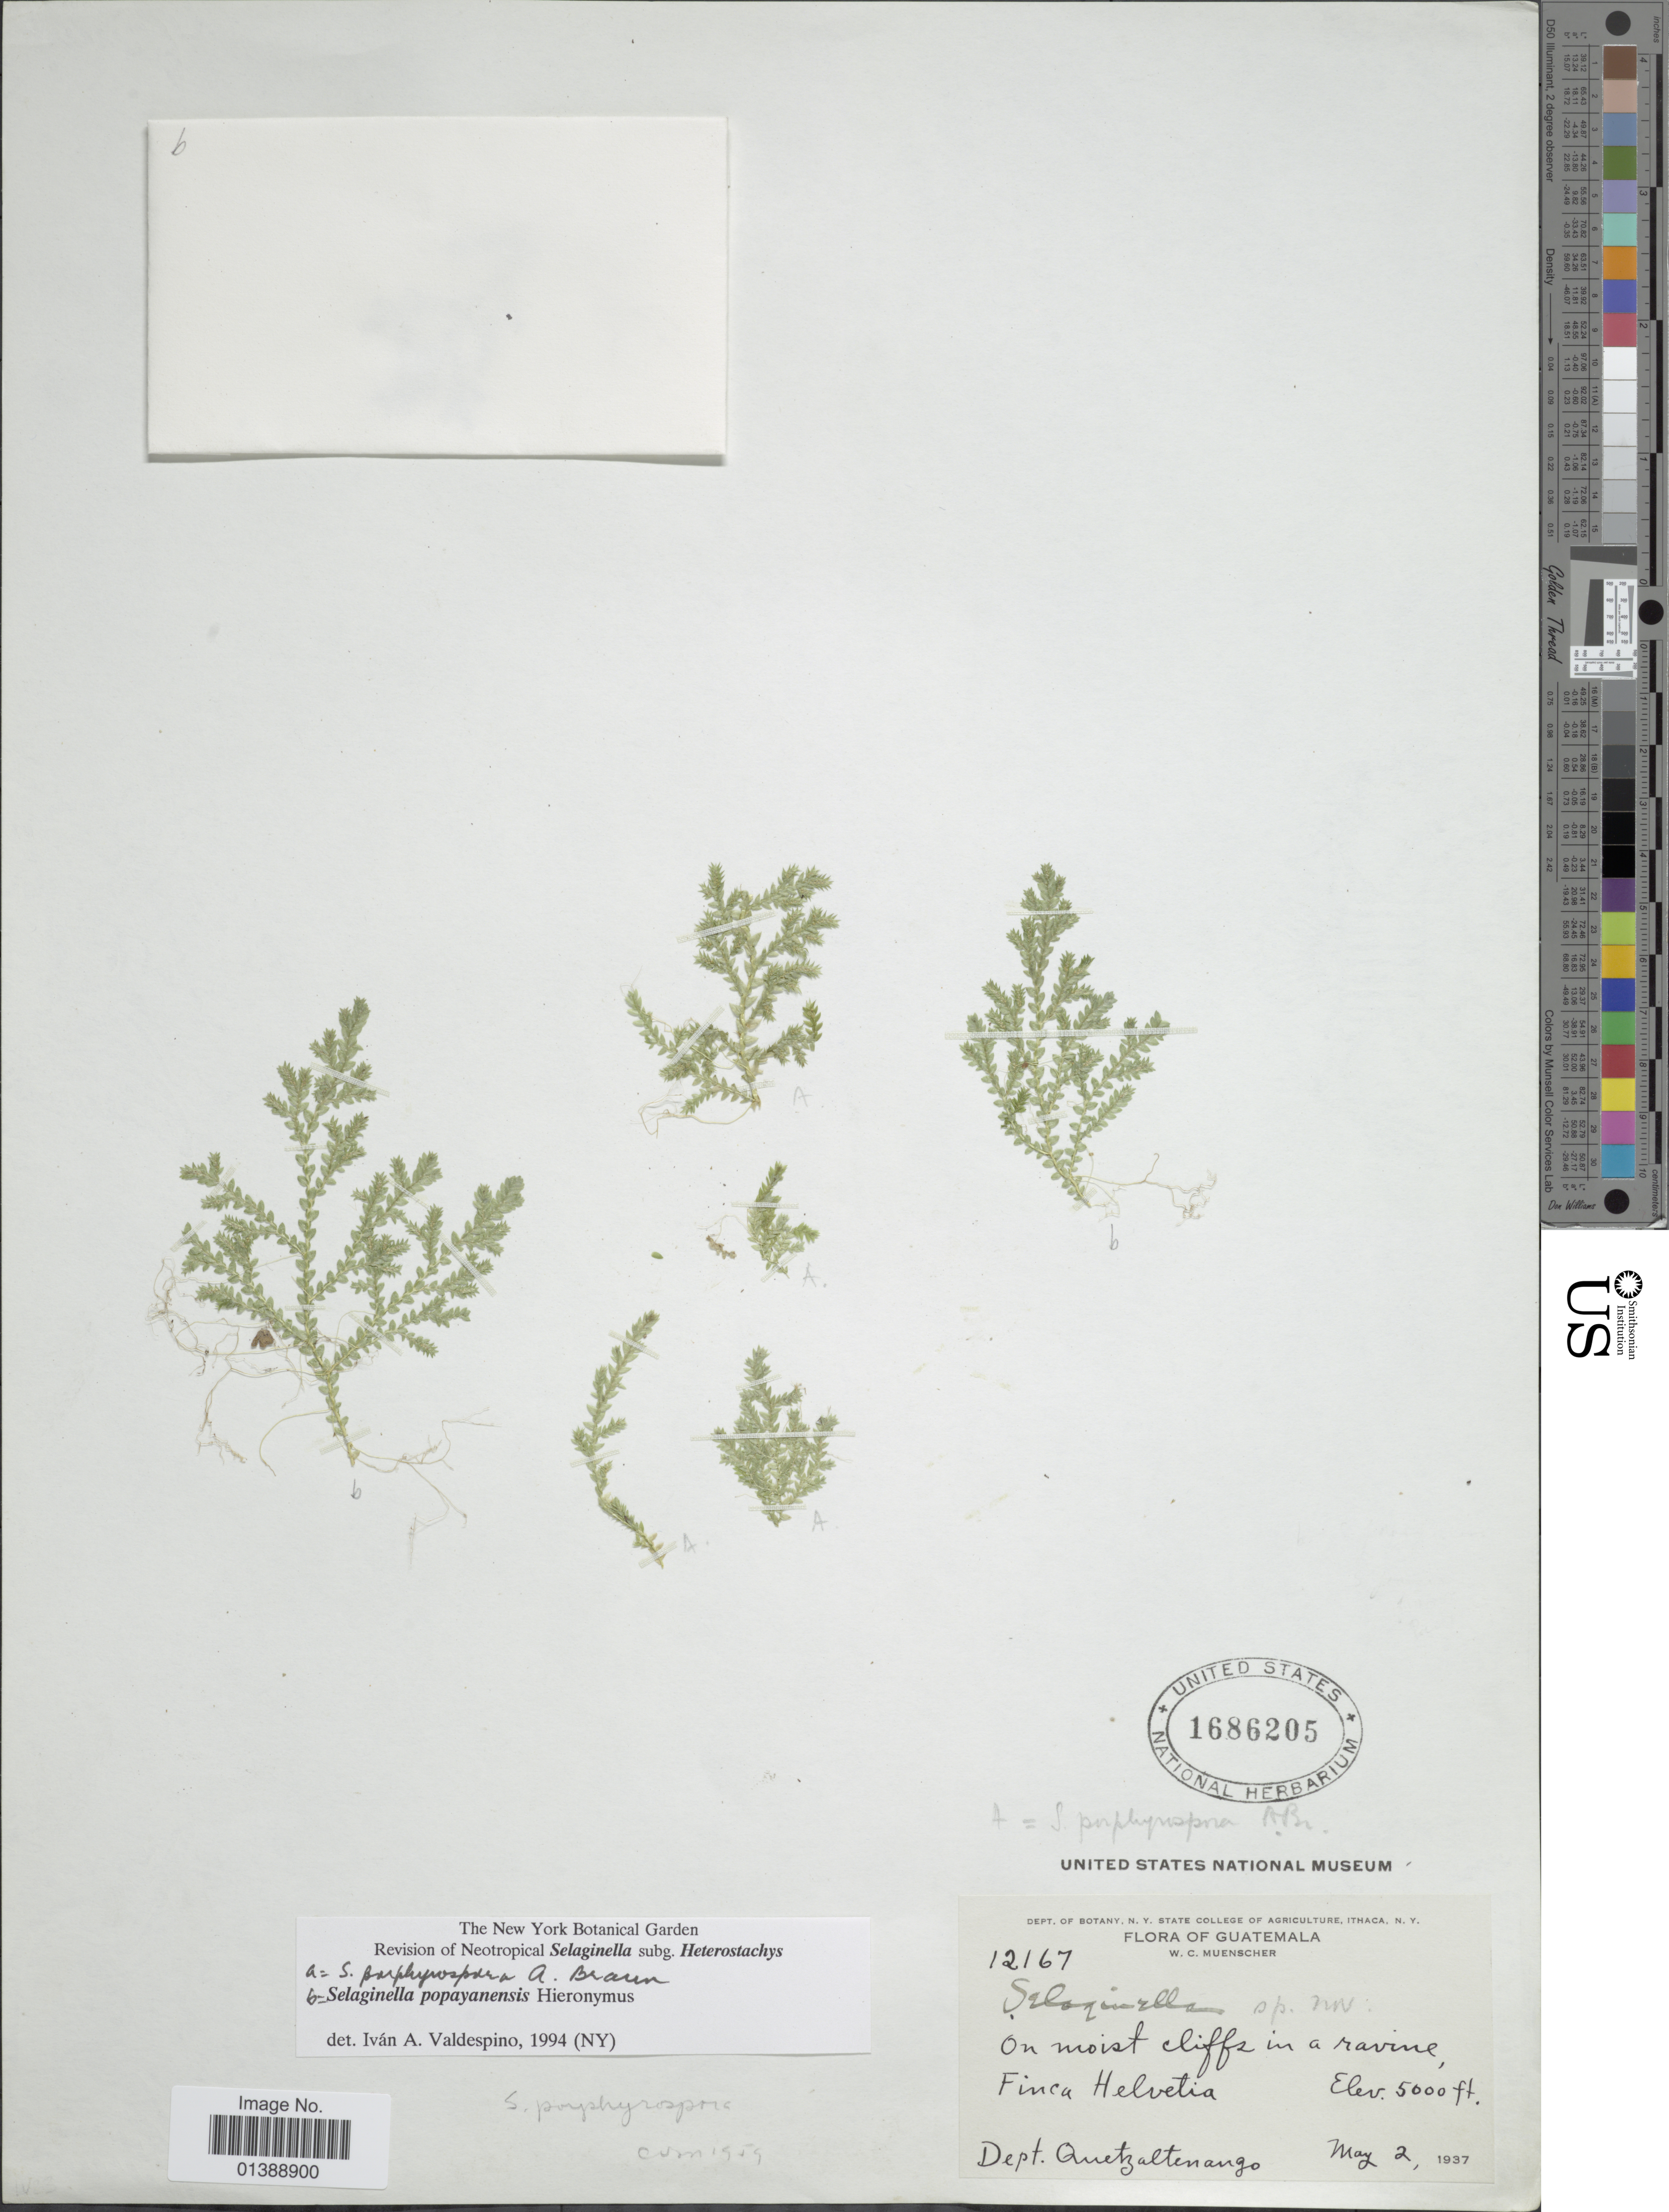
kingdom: Plantae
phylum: Tracheophyta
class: Lycopodiopsida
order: Selaginellales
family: Selaginellaceae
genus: Selaginella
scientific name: Selaginella popayanensis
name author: Hieron.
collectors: W. Muenscher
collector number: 12167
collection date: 1937-05-02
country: Guatemala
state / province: Quetzaltenango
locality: On moist cliffs in a ravine. Finca Helvetia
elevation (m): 1524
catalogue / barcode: US 1686205